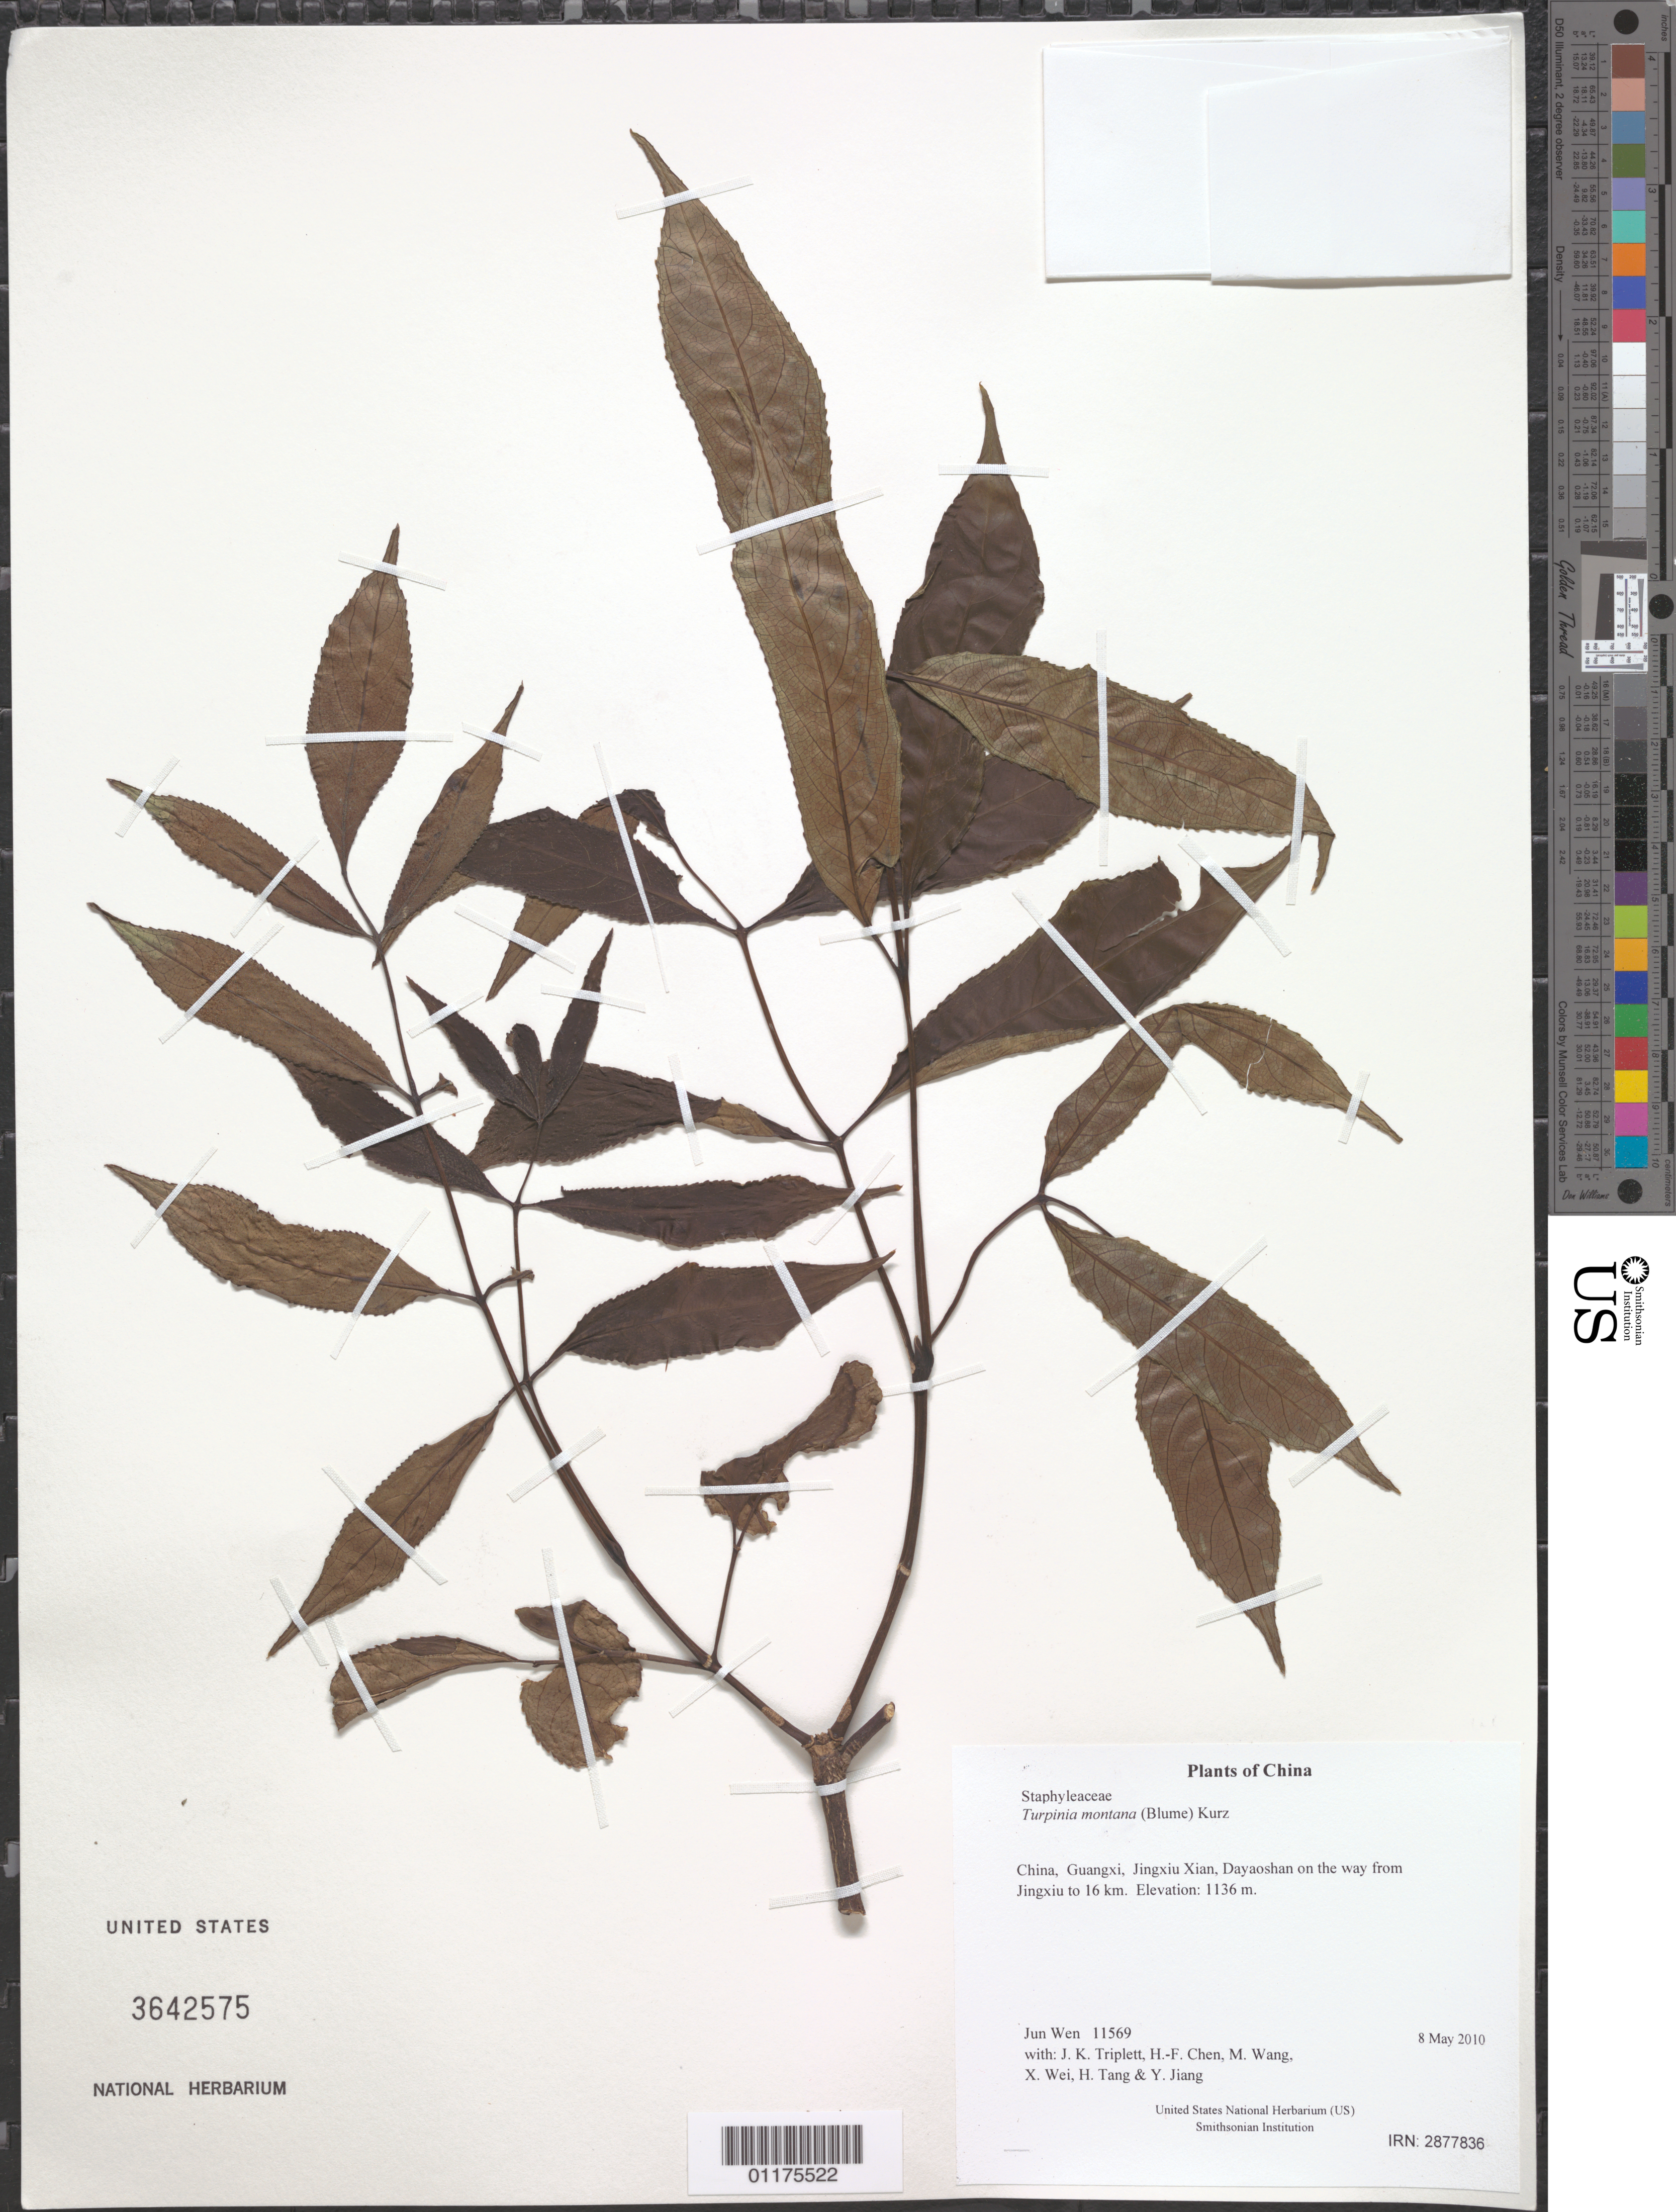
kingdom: Plantae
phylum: Tracheophyta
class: Magnoliopsida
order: Crossosomatales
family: Staphyleaceae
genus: Turpinia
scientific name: Turpinia montana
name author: (Blume) Kurz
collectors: J. Wen, J. K. Triplett, H.-F. Chen, M. Wang, X. Wei, H. Tang & Y. Jiang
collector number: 11569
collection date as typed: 8 May 2010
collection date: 2010-05-08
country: China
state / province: Guangxi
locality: Jingxiu Xian, Dayaoshan on the way from Jingxiu to 16 km.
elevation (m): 1136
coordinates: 24 09.412 N, 110 12.511 E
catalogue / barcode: US 3642575